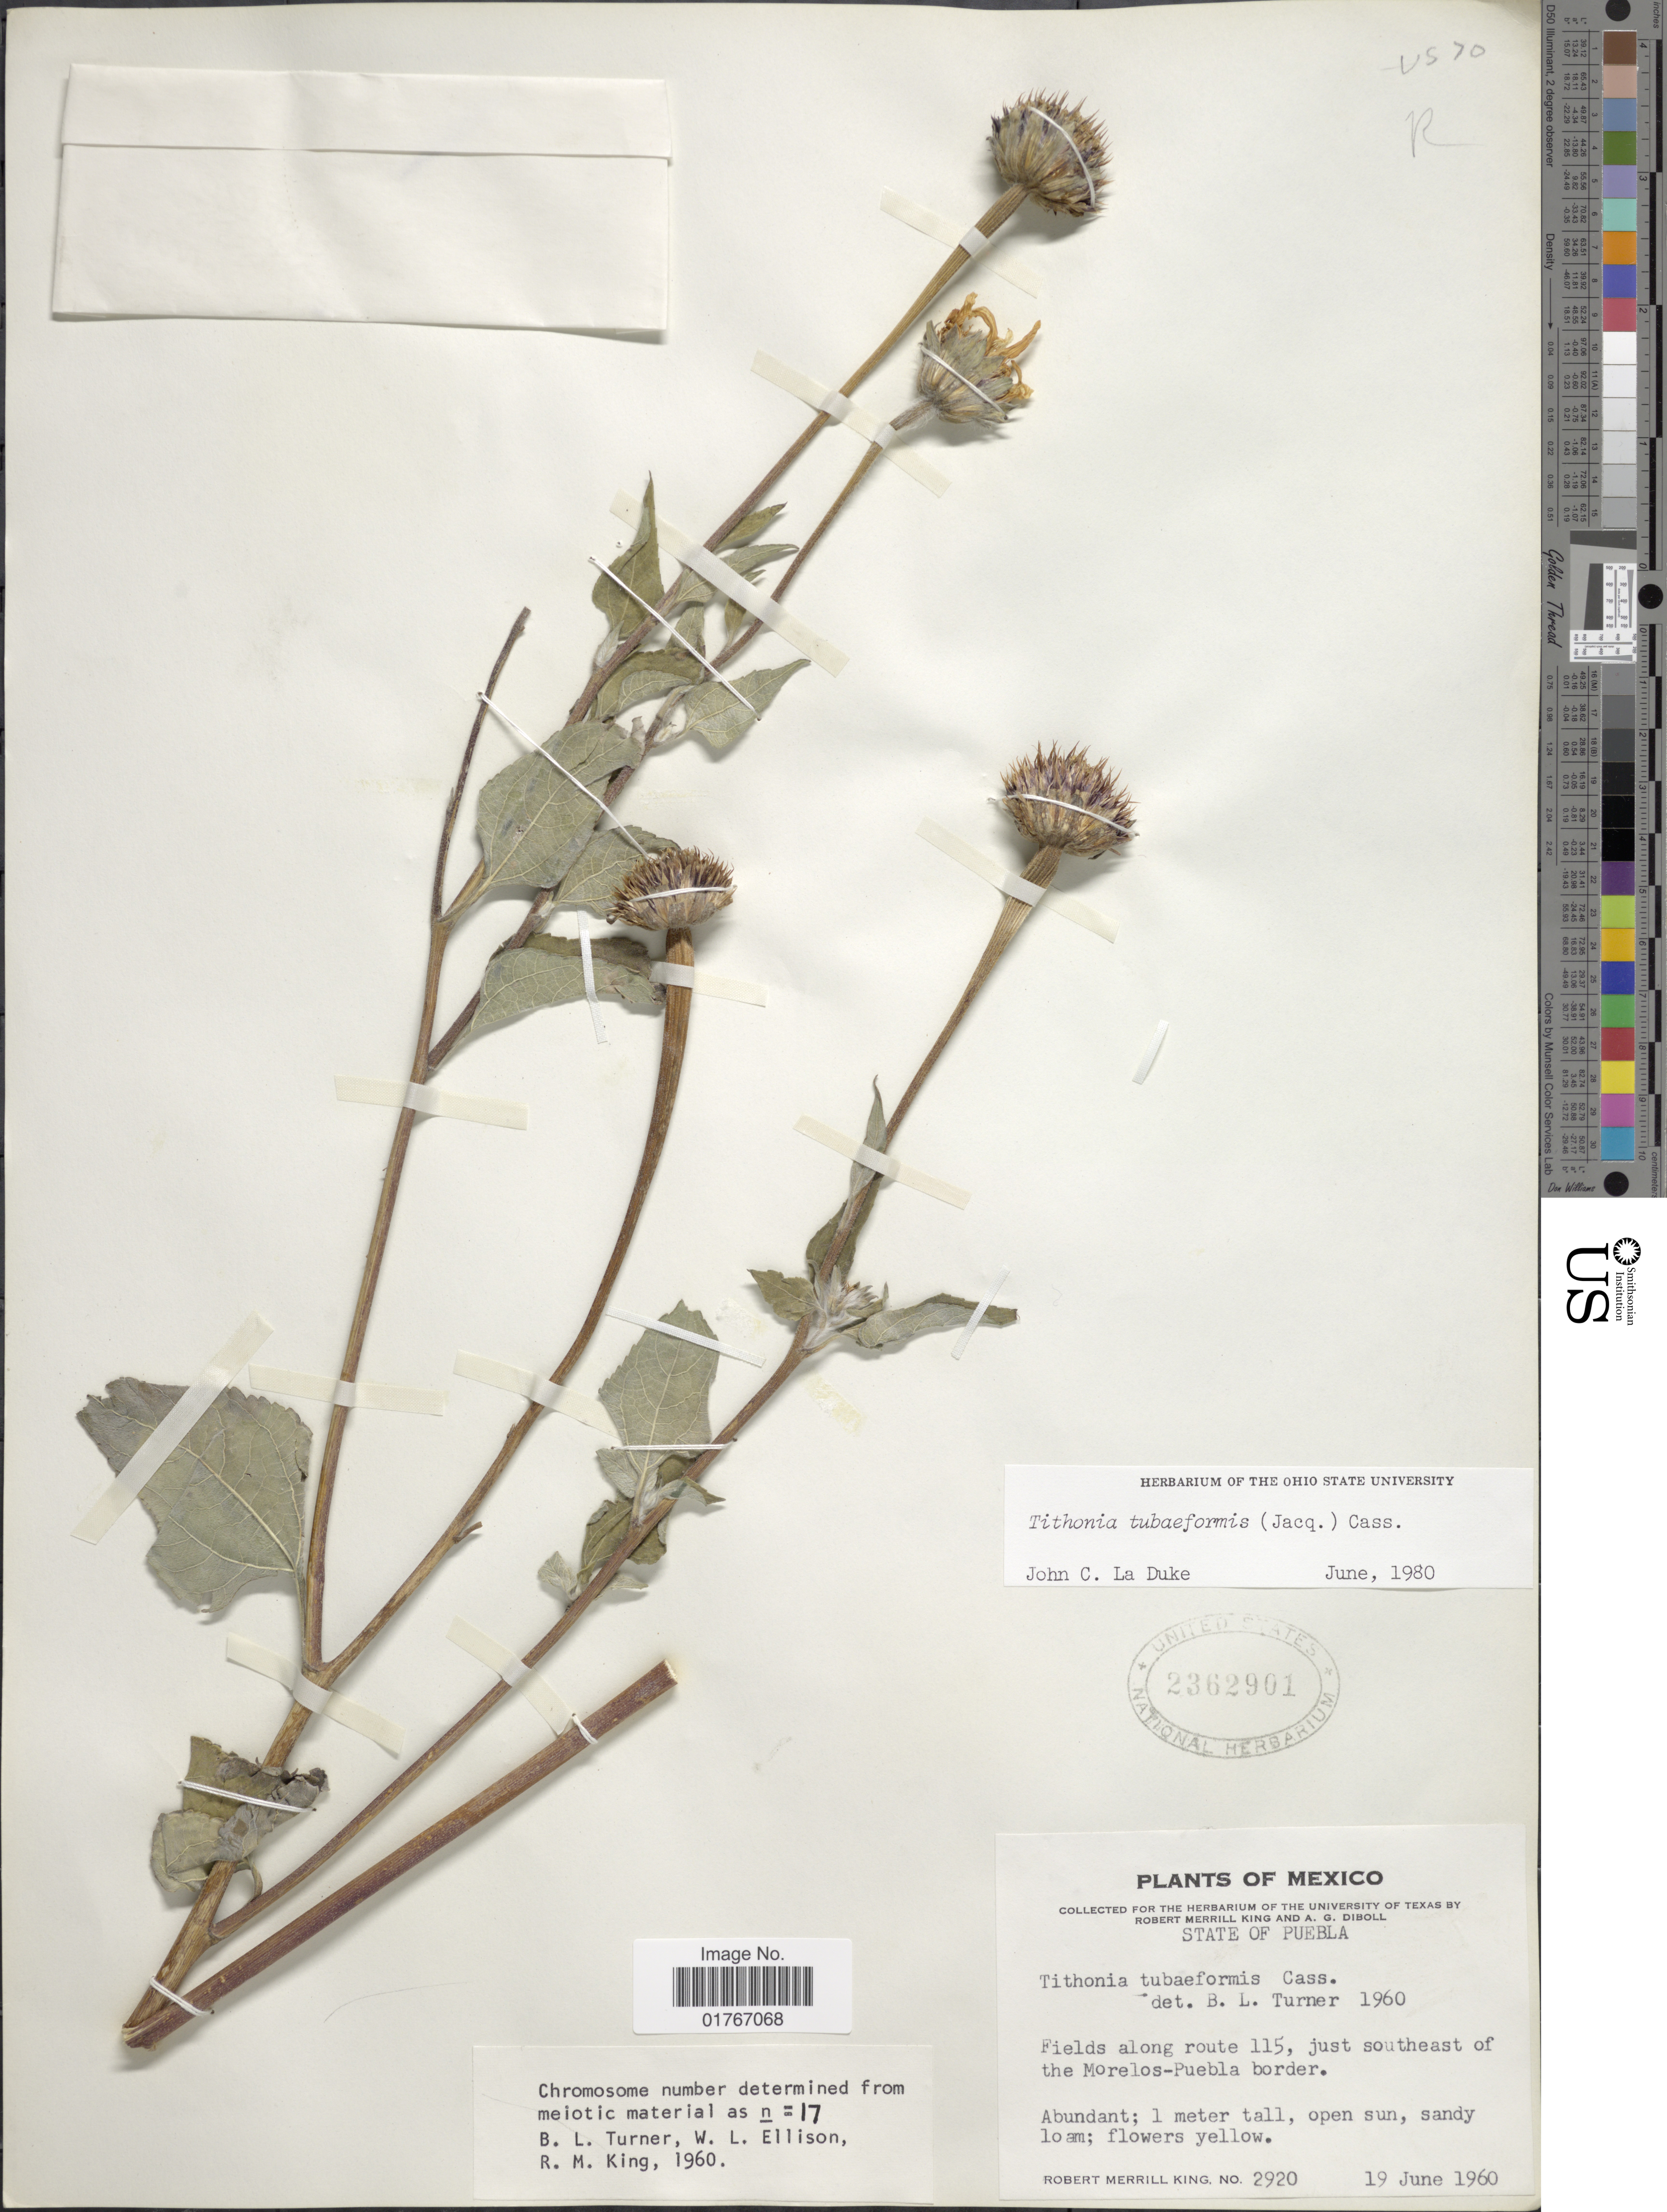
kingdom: Plantae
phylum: Tracheophyta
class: Magnoliopsida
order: Asterales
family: Asteraceae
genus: Tithonia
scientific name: Tithonia tubaeformis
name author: (Jacq.) Cass.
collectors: R. M. King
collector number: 2920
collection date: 1960-06-19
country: Mexico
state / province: Puebla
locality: Fields along route 115, just southeast of the Morelos-Puebla border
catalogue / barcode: US 2362901